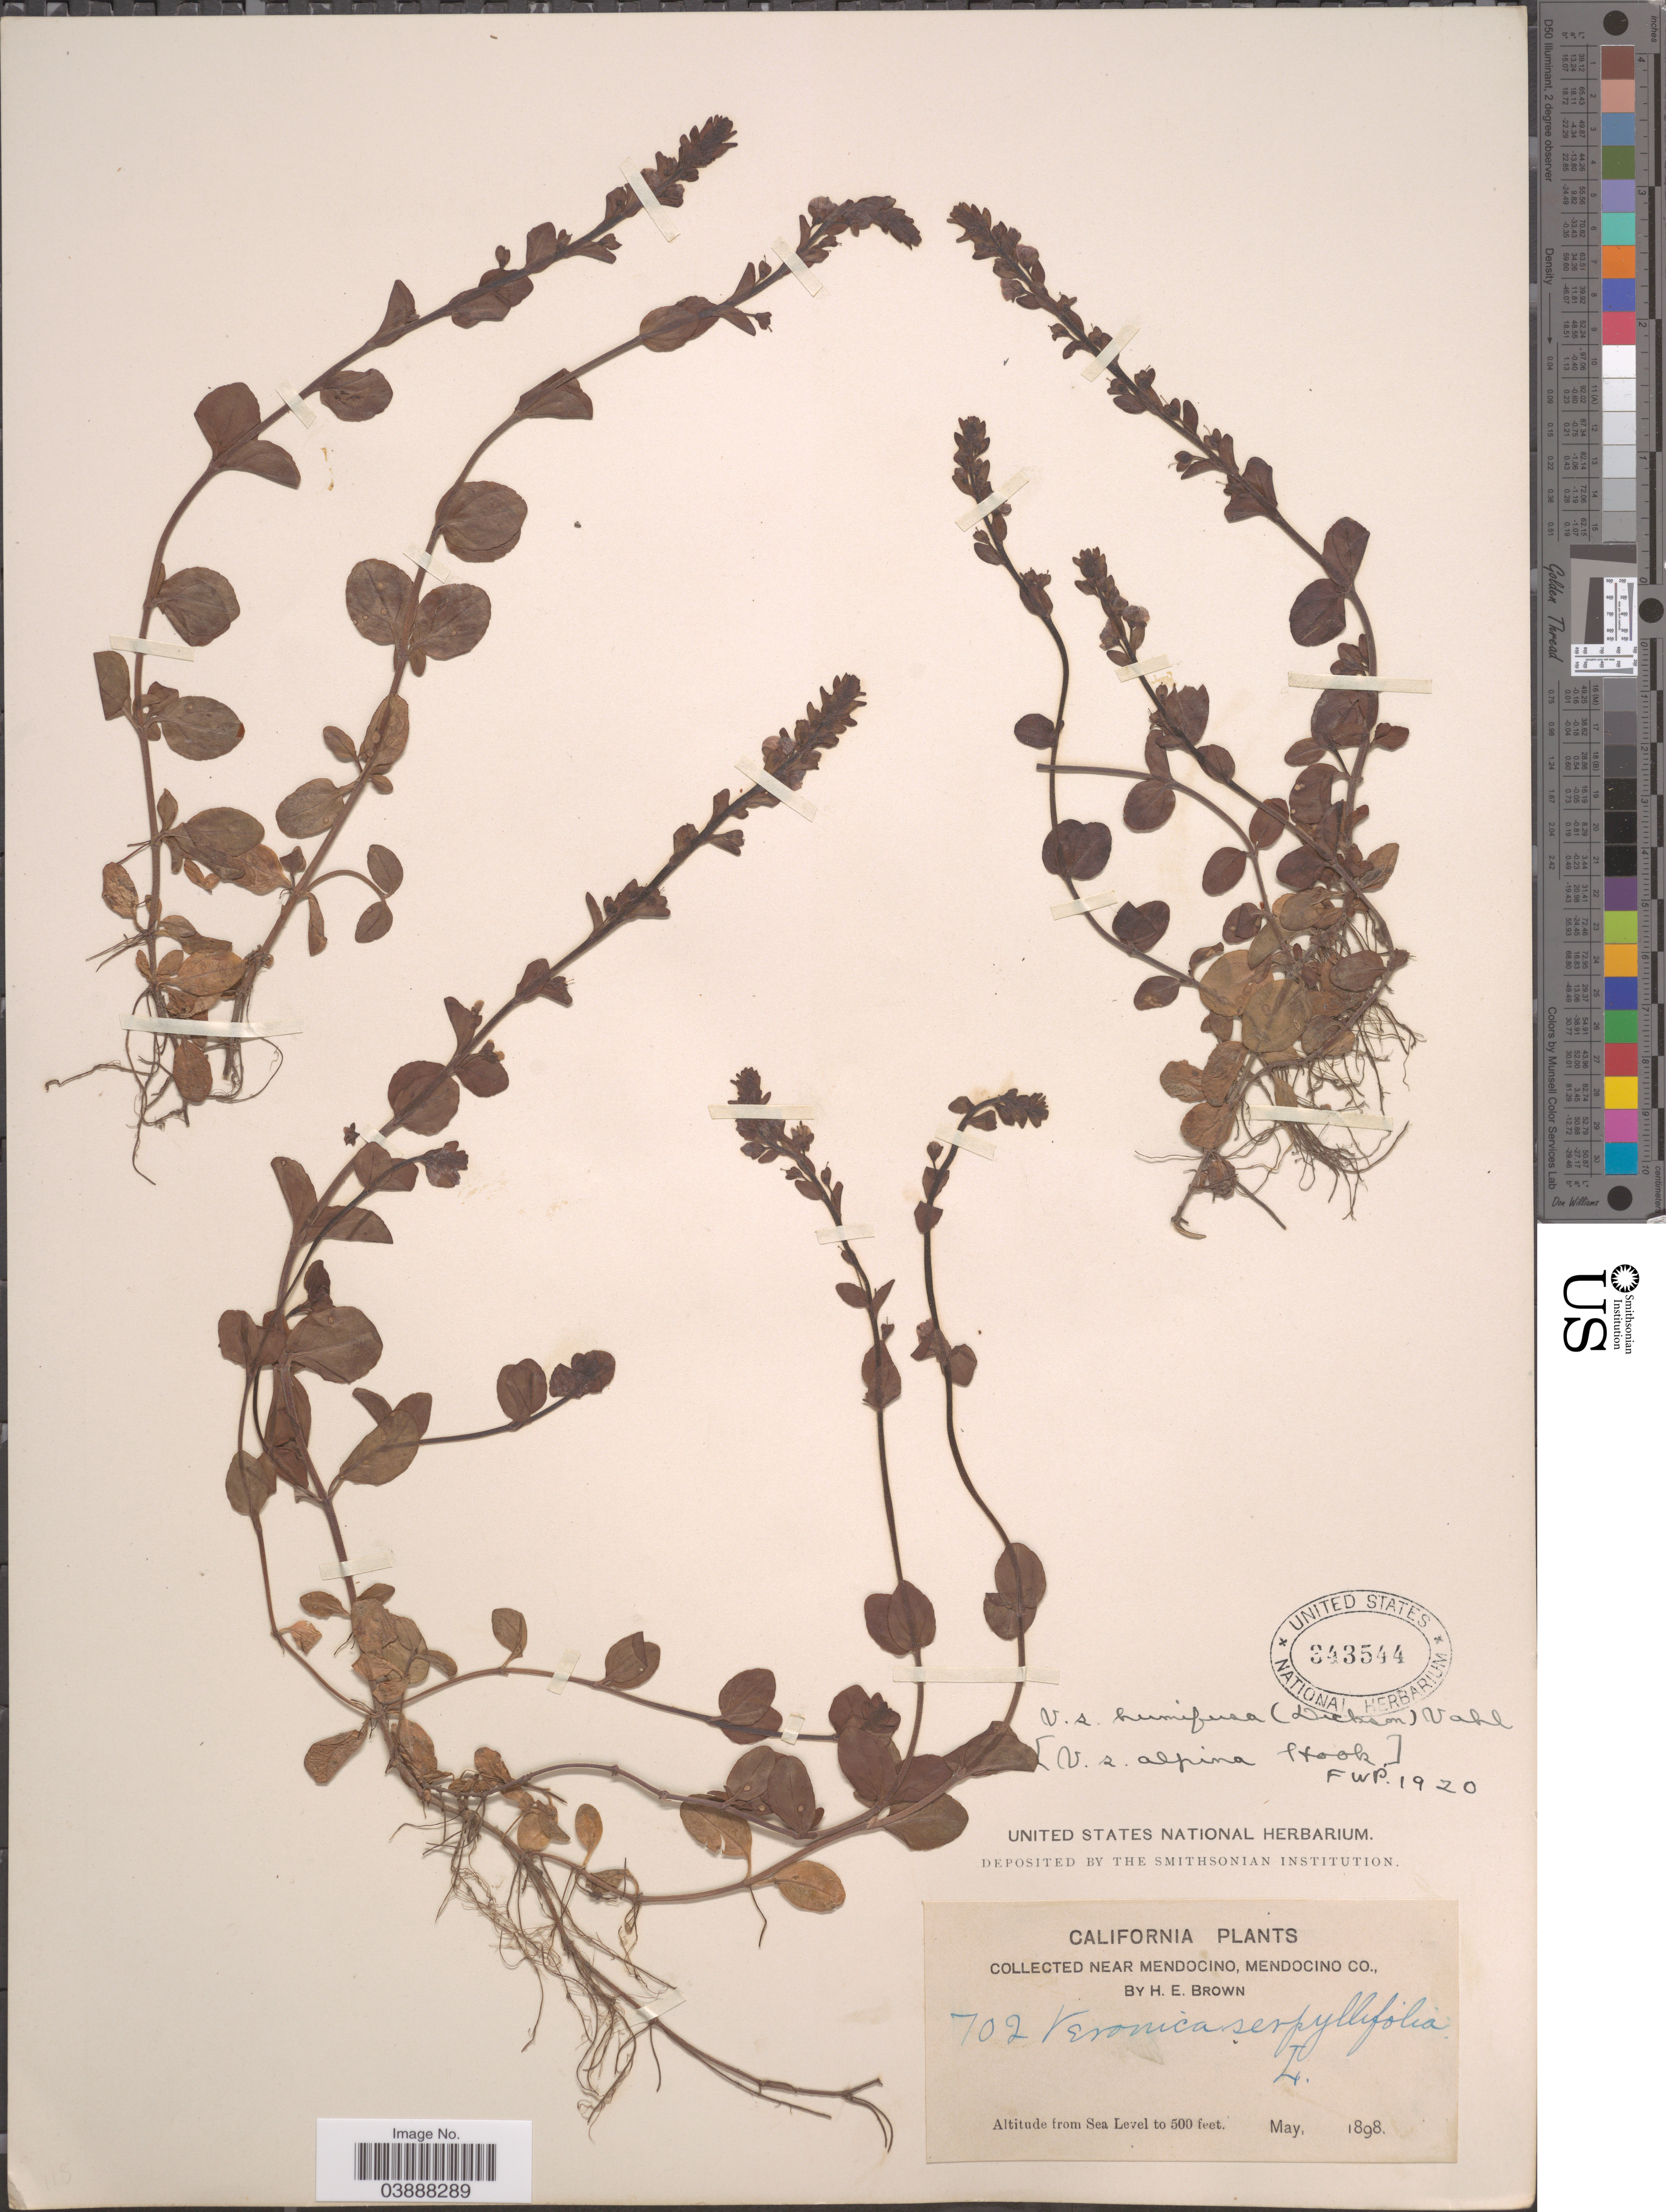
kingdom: Plantae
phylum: Tracheophyta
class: Magnoliopsida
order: Lamiales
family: Plantaginaceae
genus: Veronica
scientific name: Veronica serpyllifolia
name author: L.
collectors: H. E. Brown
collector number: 702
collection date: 1898-05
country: United States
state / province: California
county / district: Mendocino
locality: Near Mendocino, Mendocino Co.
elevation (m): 0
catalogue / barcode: US 343544